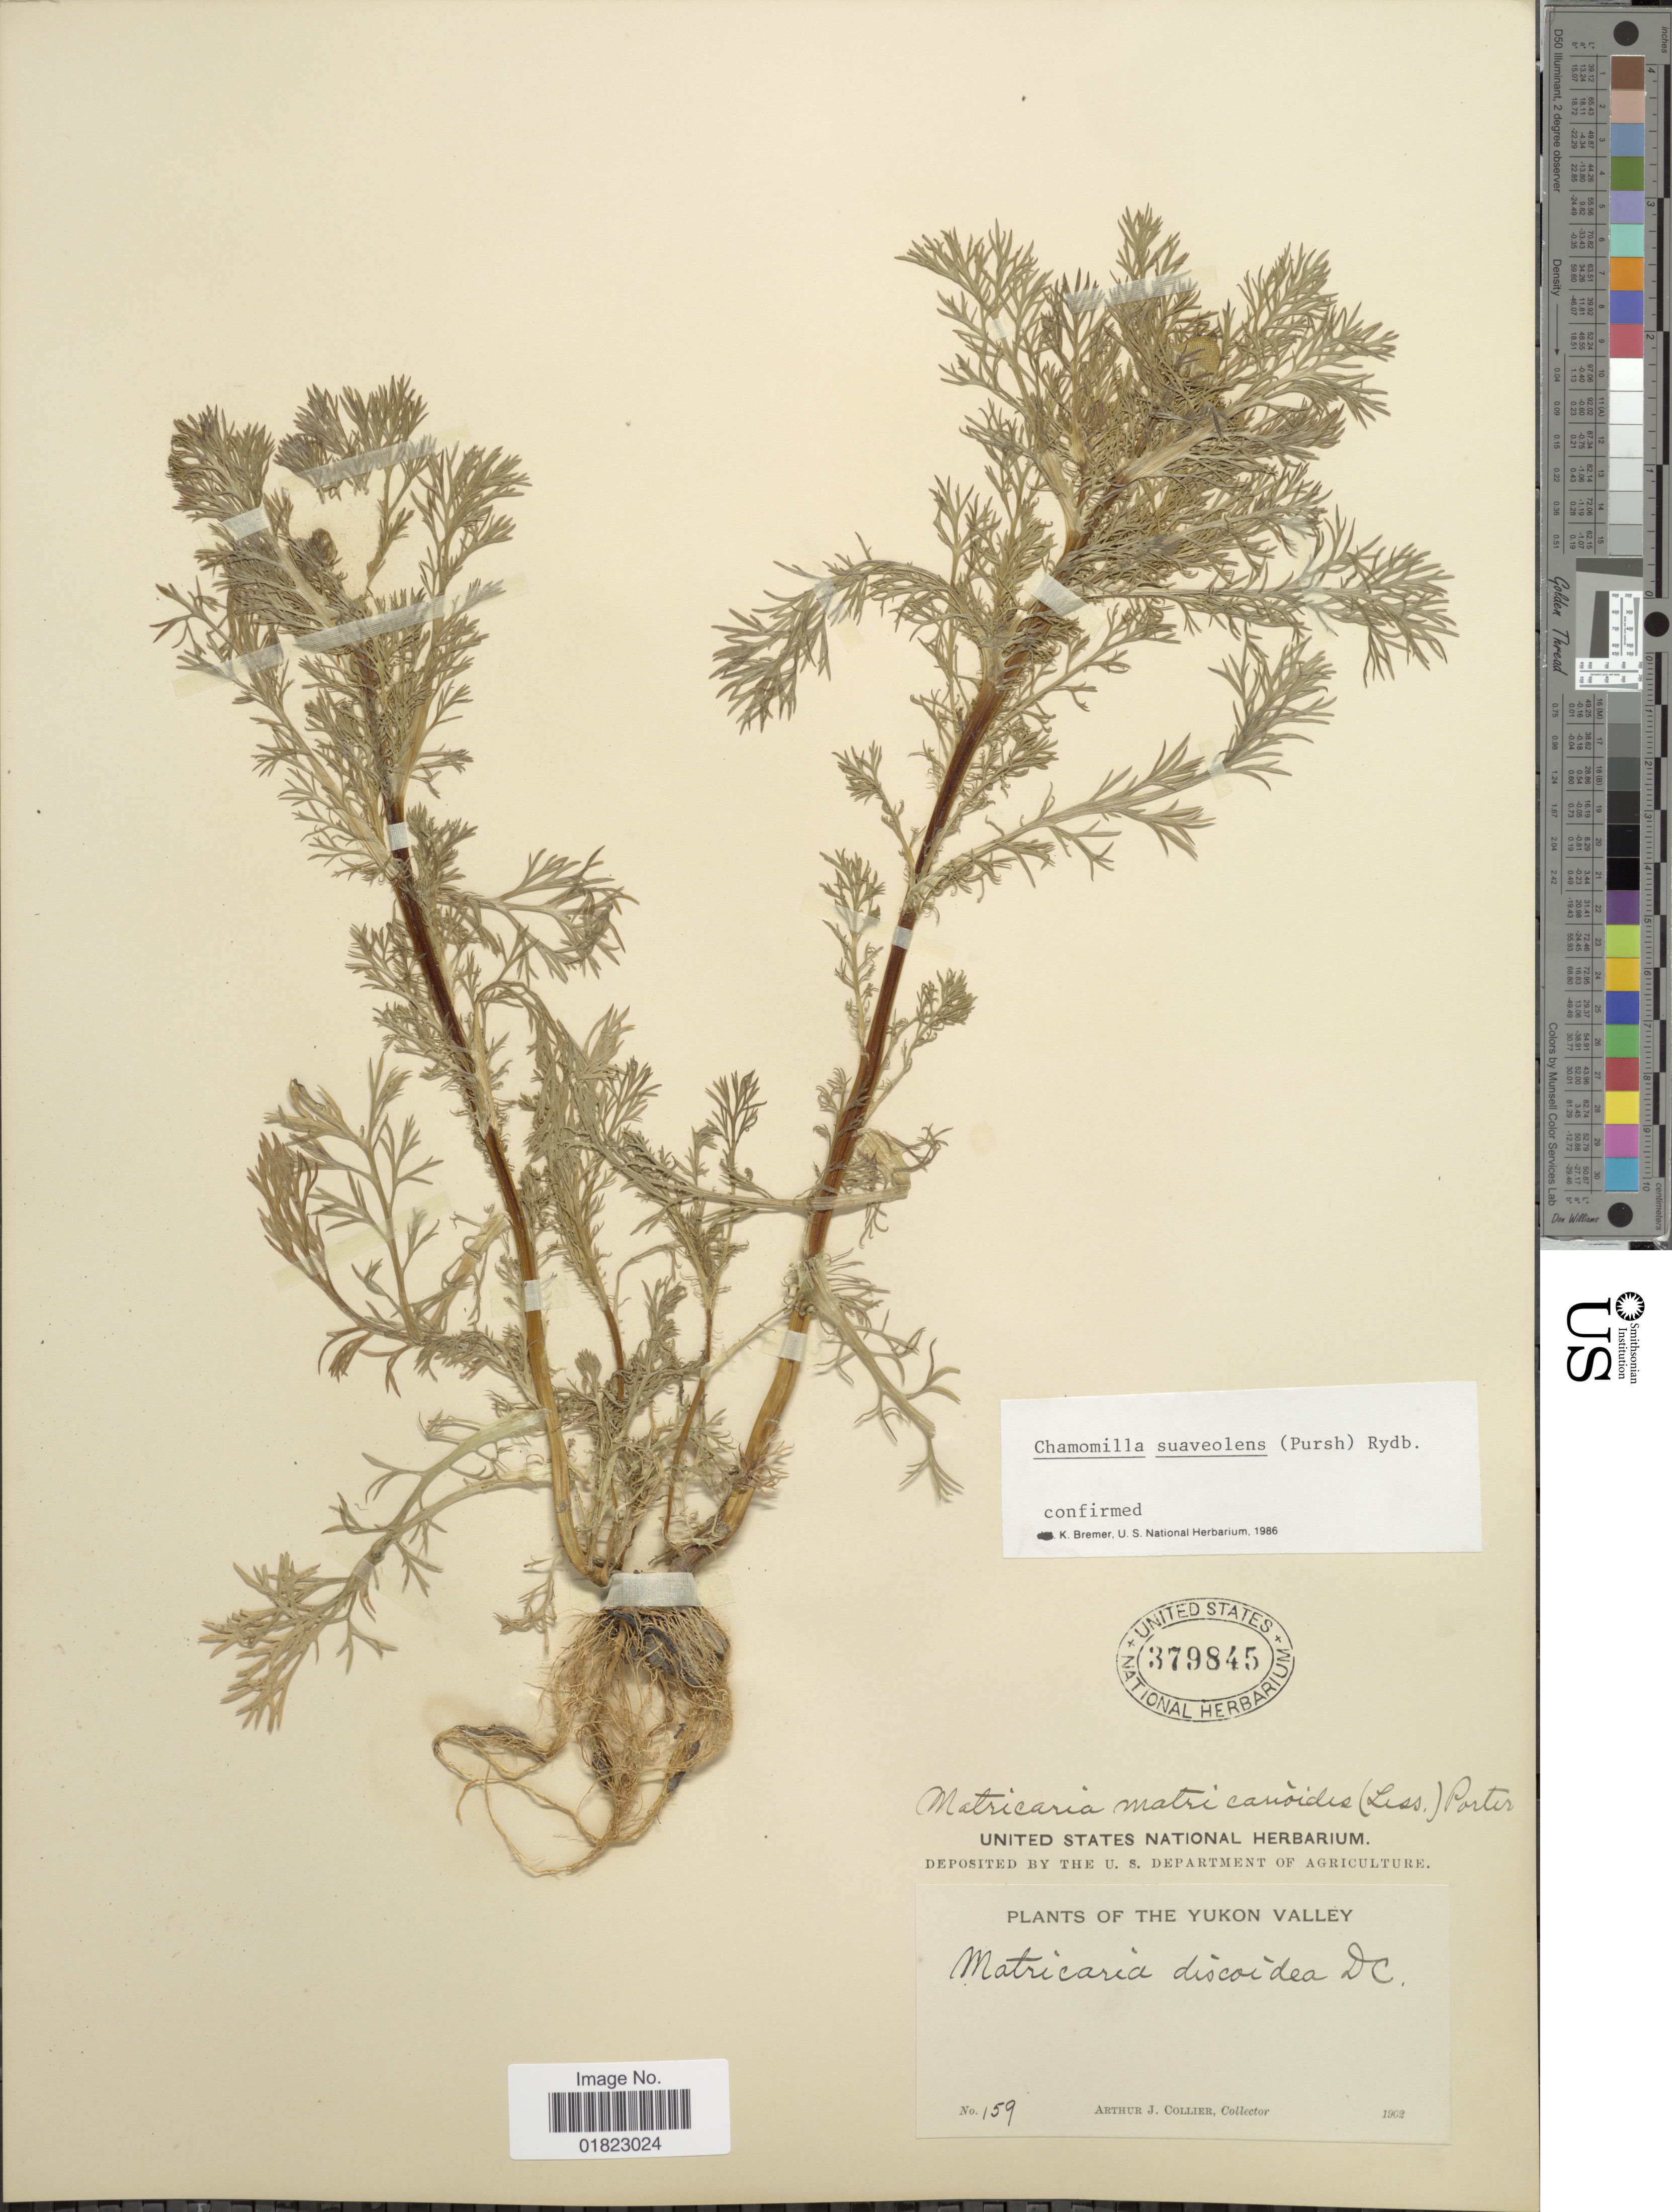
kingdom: Plantae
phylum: Tracheophyta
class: Magnoliopsida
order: Asterales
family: Asteraceae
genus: Matricaria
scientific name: Matricaria matricarioides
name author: (Less.) Porter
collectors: A. Collier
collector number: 159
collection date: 1902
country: Canada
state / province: Yukon Territory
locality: Yukon Valley,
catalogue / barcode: US 379845